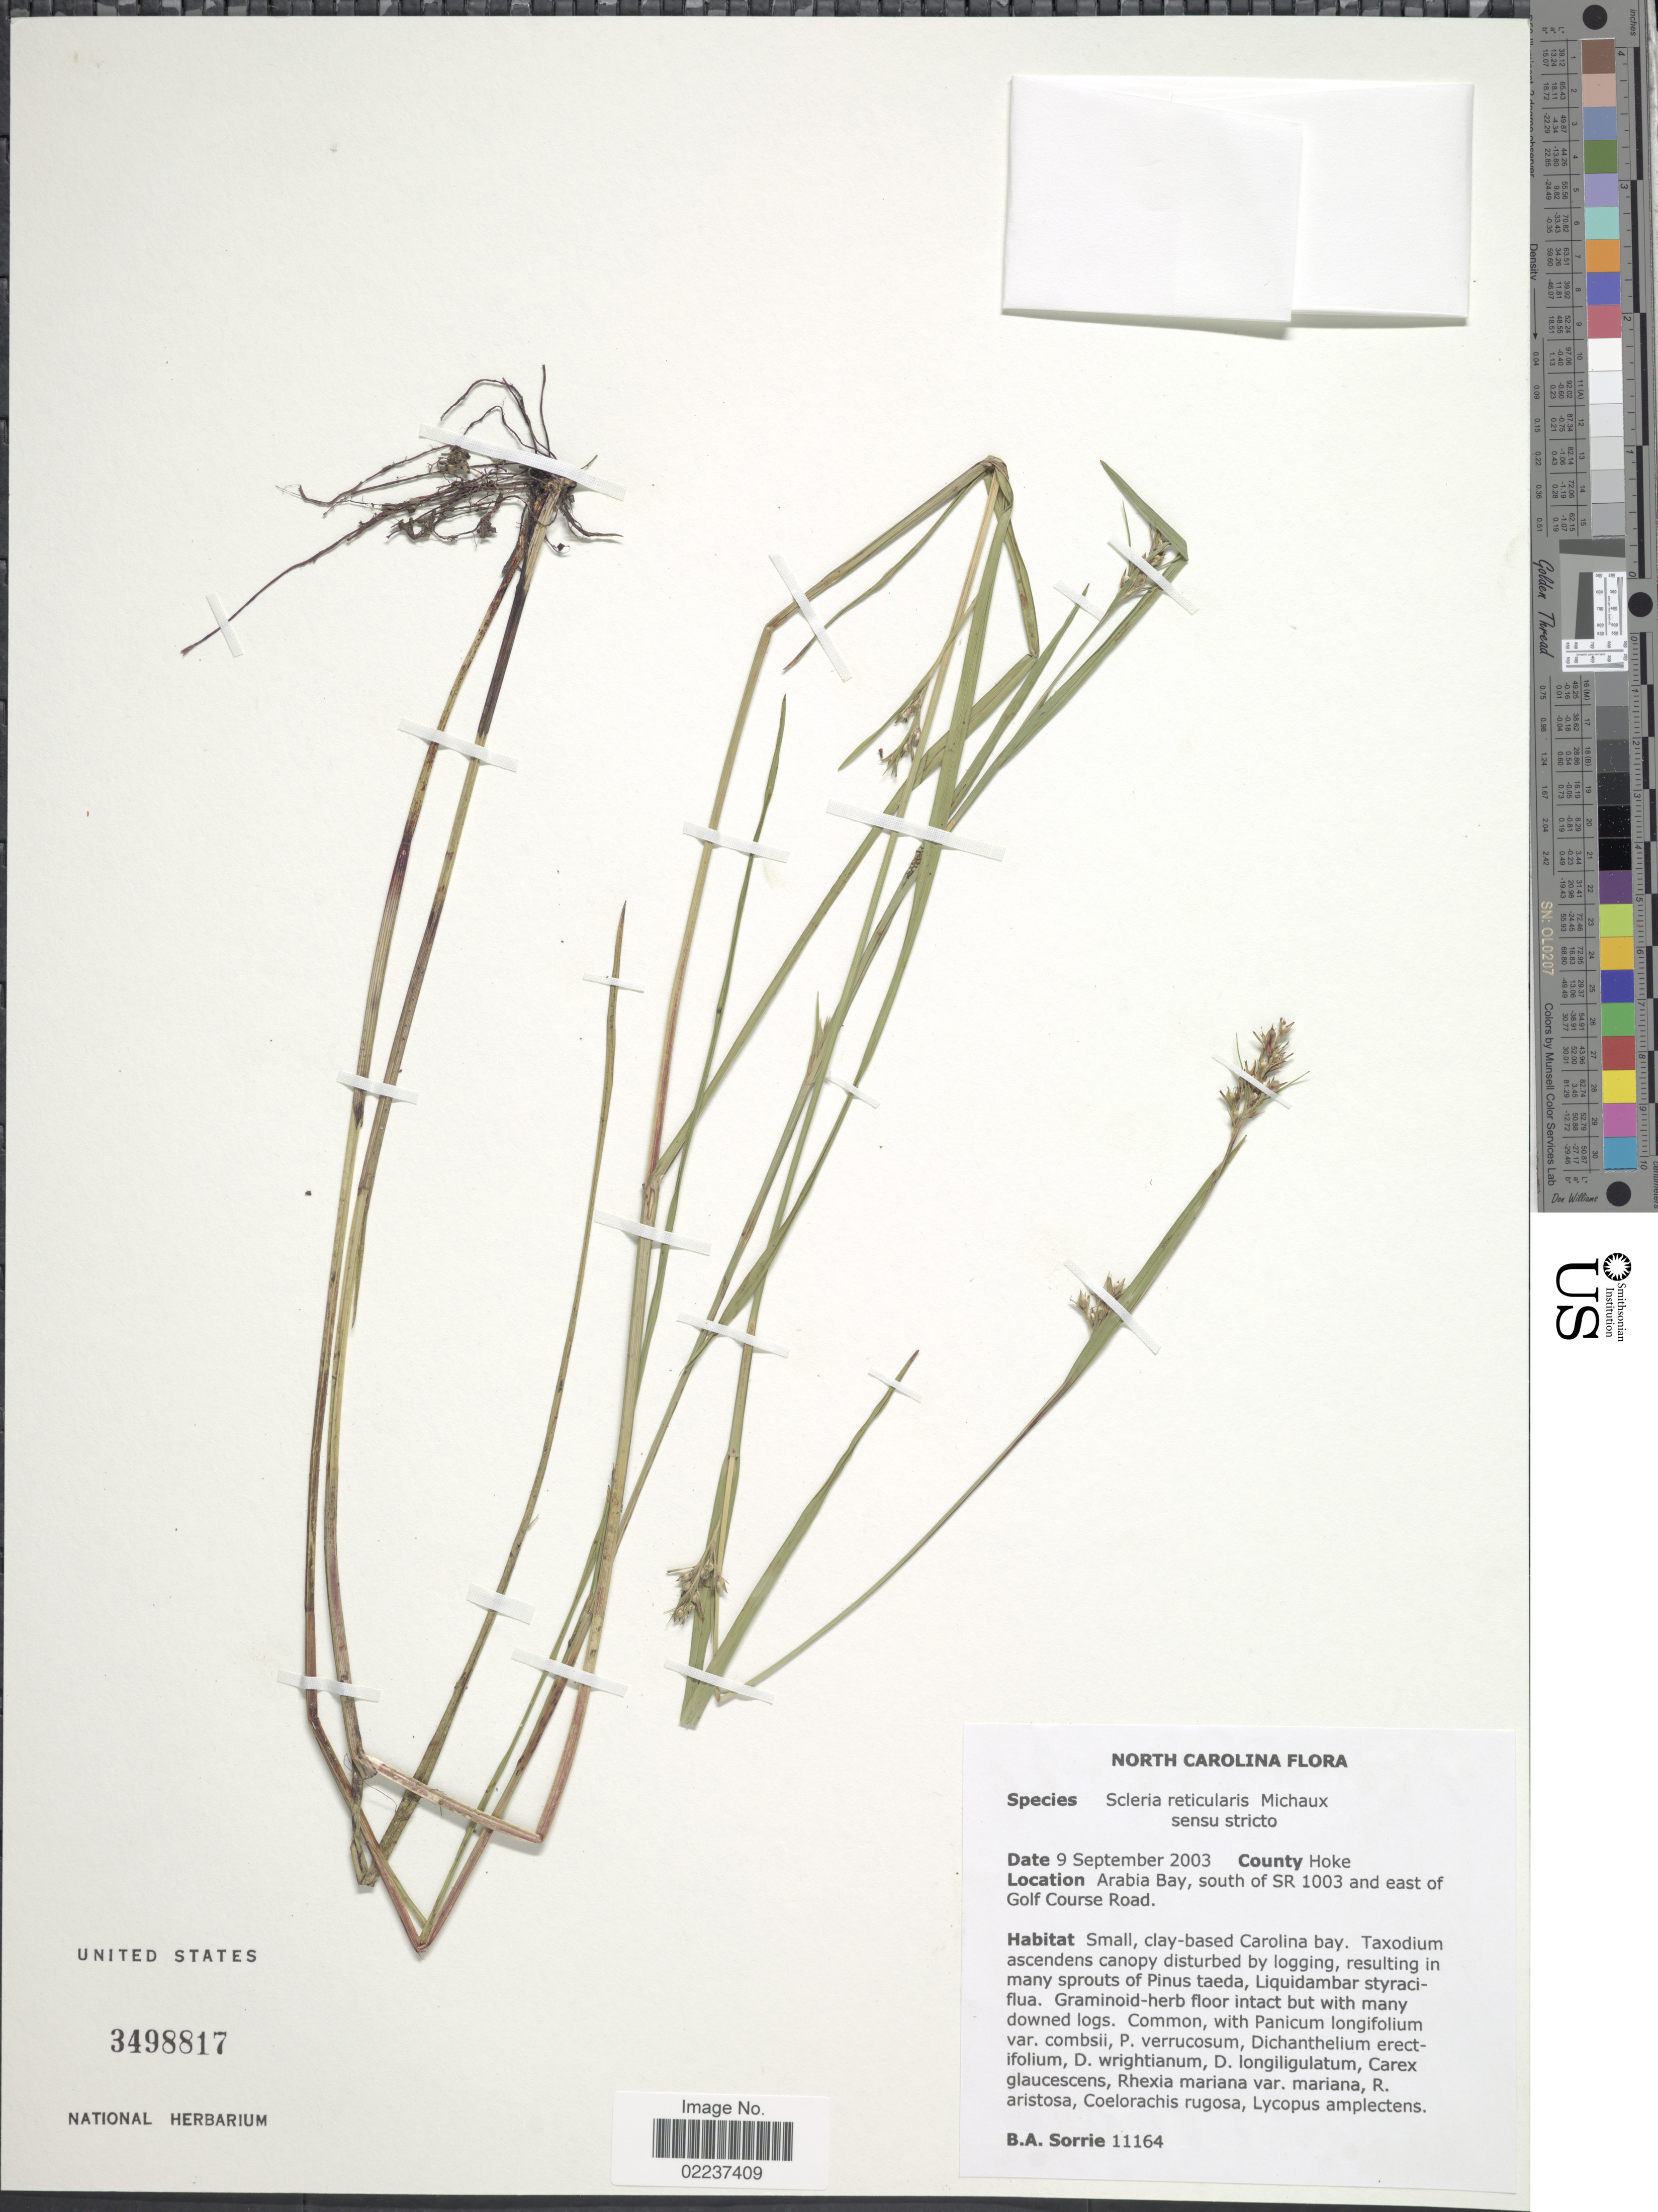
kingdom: Plantae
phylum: Tracheophyta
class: Liliopsida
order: Poales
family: Cyperaceae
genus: Scleria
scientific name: Scleria reticularis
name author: Michx.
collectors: B. Sorrie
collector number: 11164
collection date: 2003-09-09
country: United States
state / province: North Carolina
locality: County Hoke, Arabia Bay, south of SR 1003 and east of Golf Course Road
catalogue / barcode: US 3498817